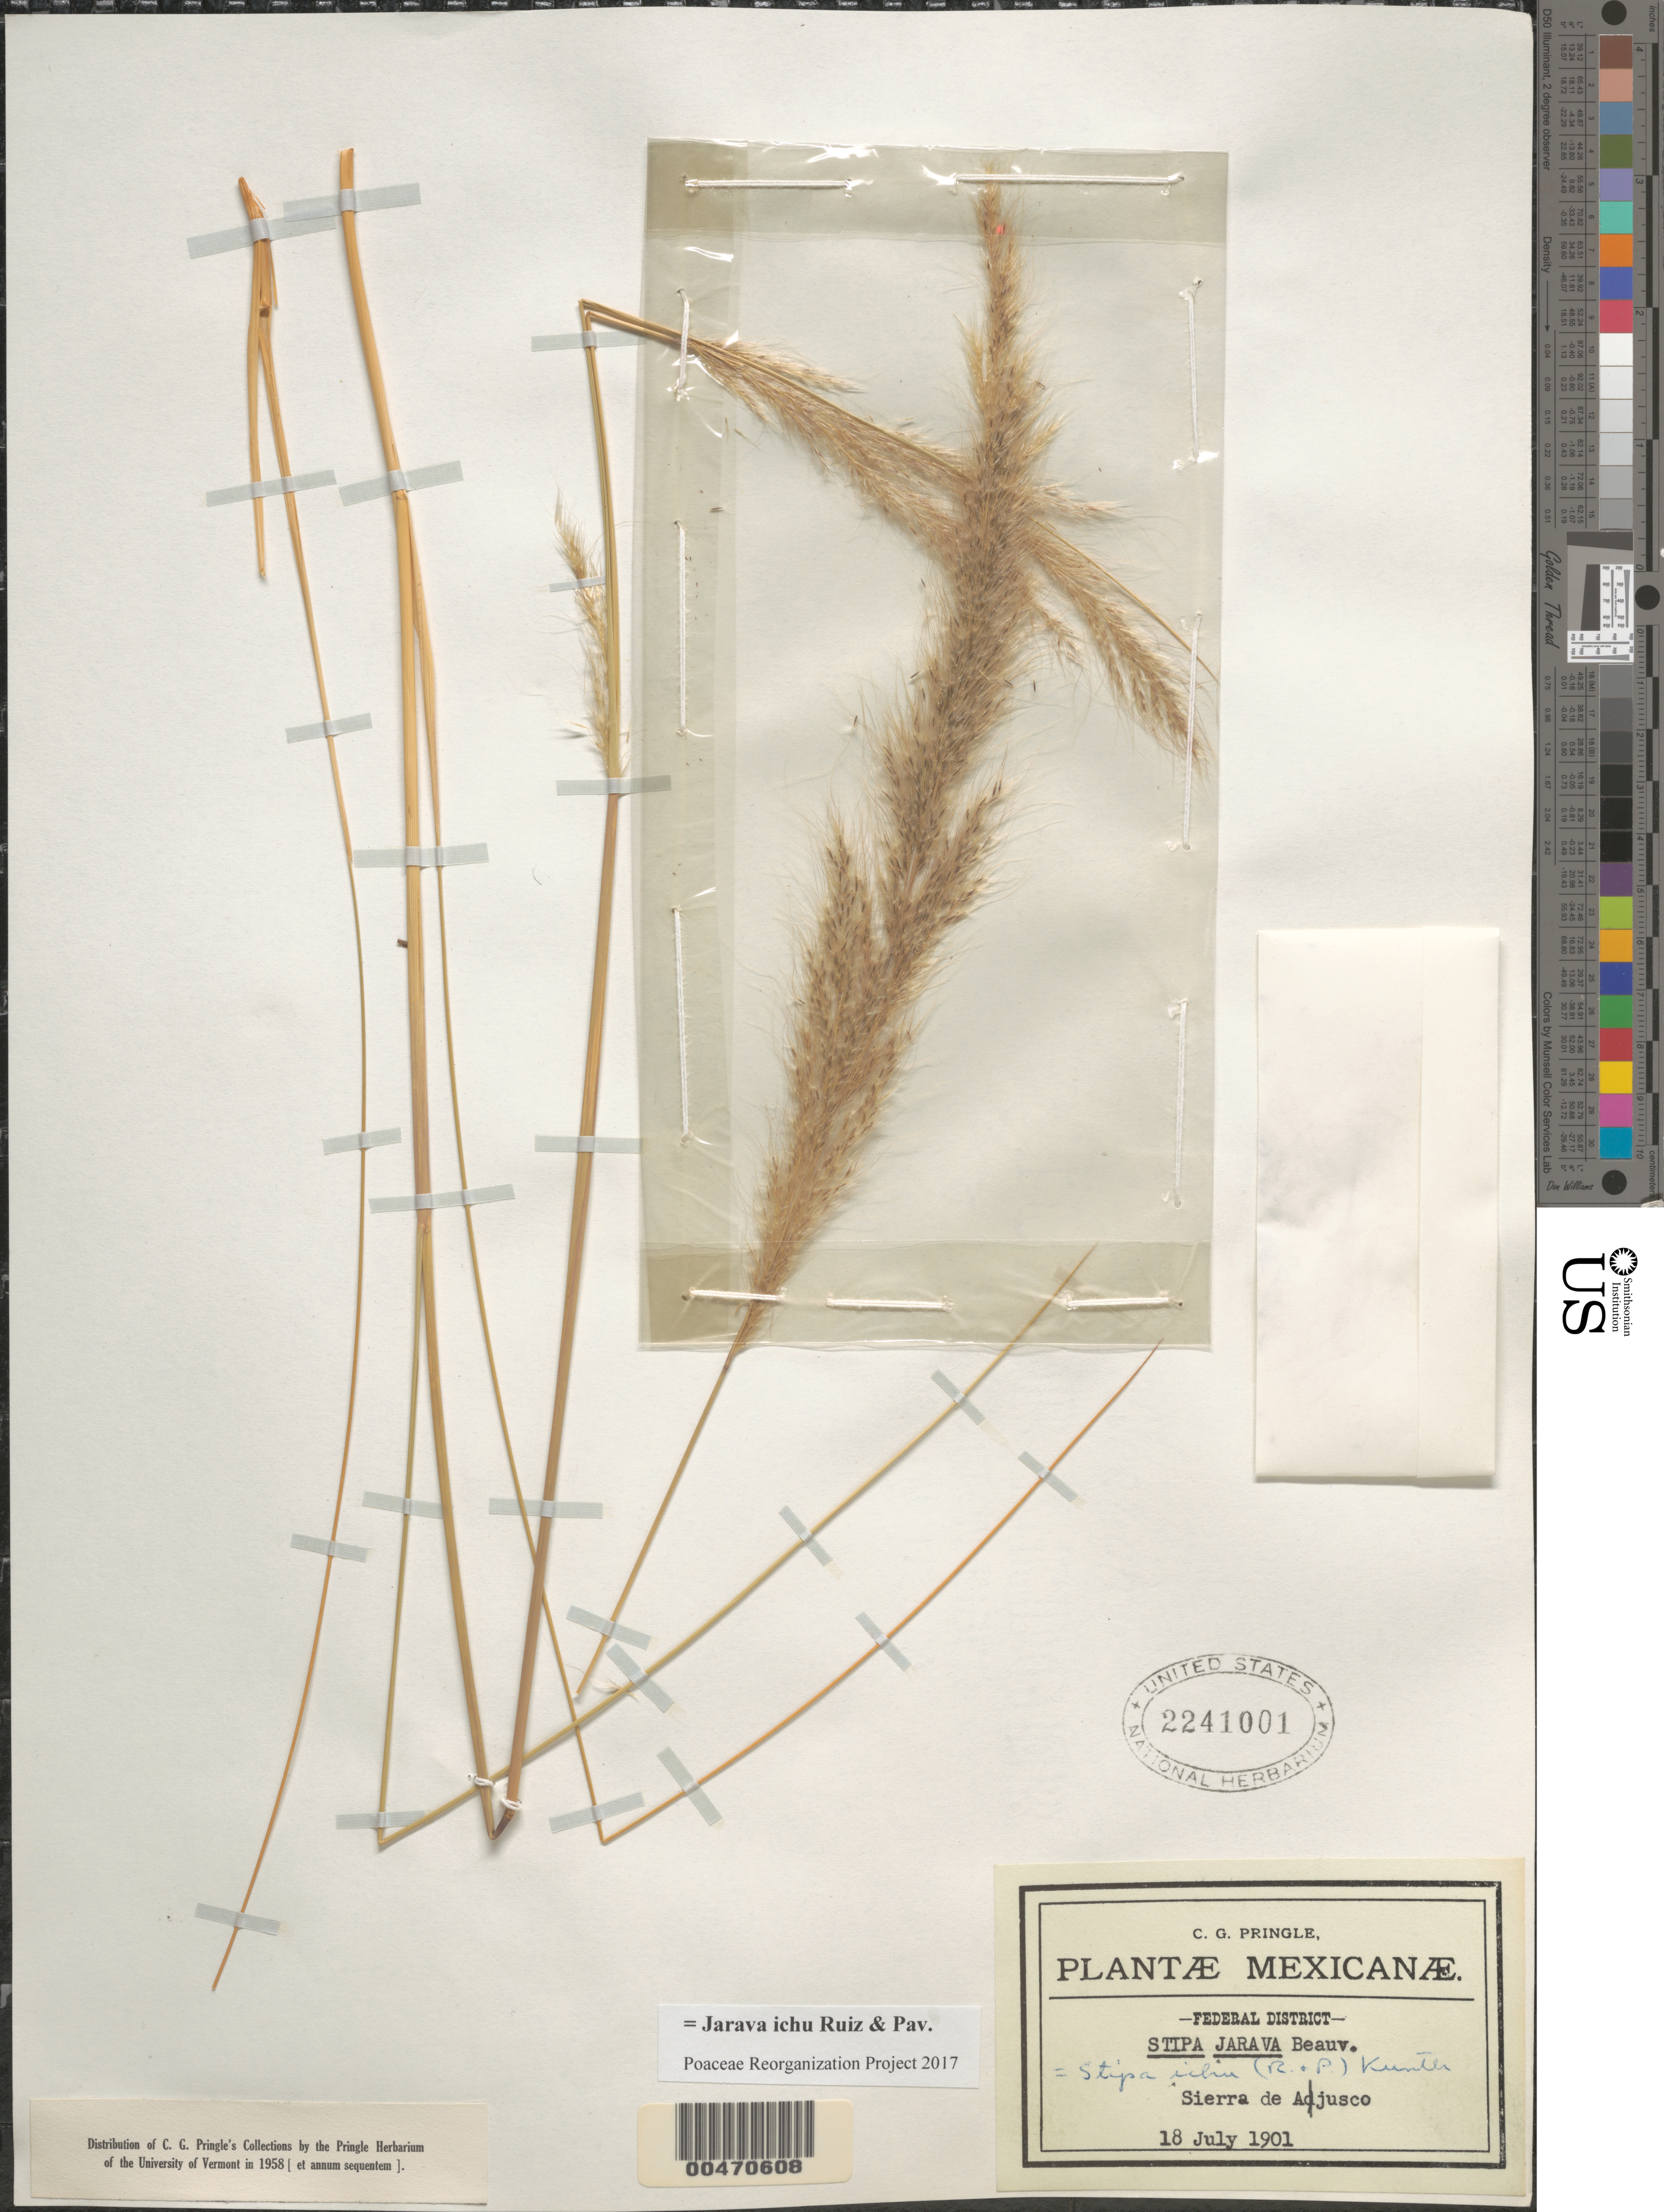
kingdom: Plantae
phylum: Tracheophyta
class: Liliopsida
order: Poales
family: Poaceae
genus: Jarava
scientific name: Jarava ichu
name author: Ruiz & Pav.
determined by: Poaceae Reorganization Project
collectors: C. G. Pringle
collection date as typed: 18 Jul 1901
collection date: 1901-07-18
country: Mexico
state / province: Distrito Federal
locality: Sierra de Ajusco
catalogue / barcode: US 2241001